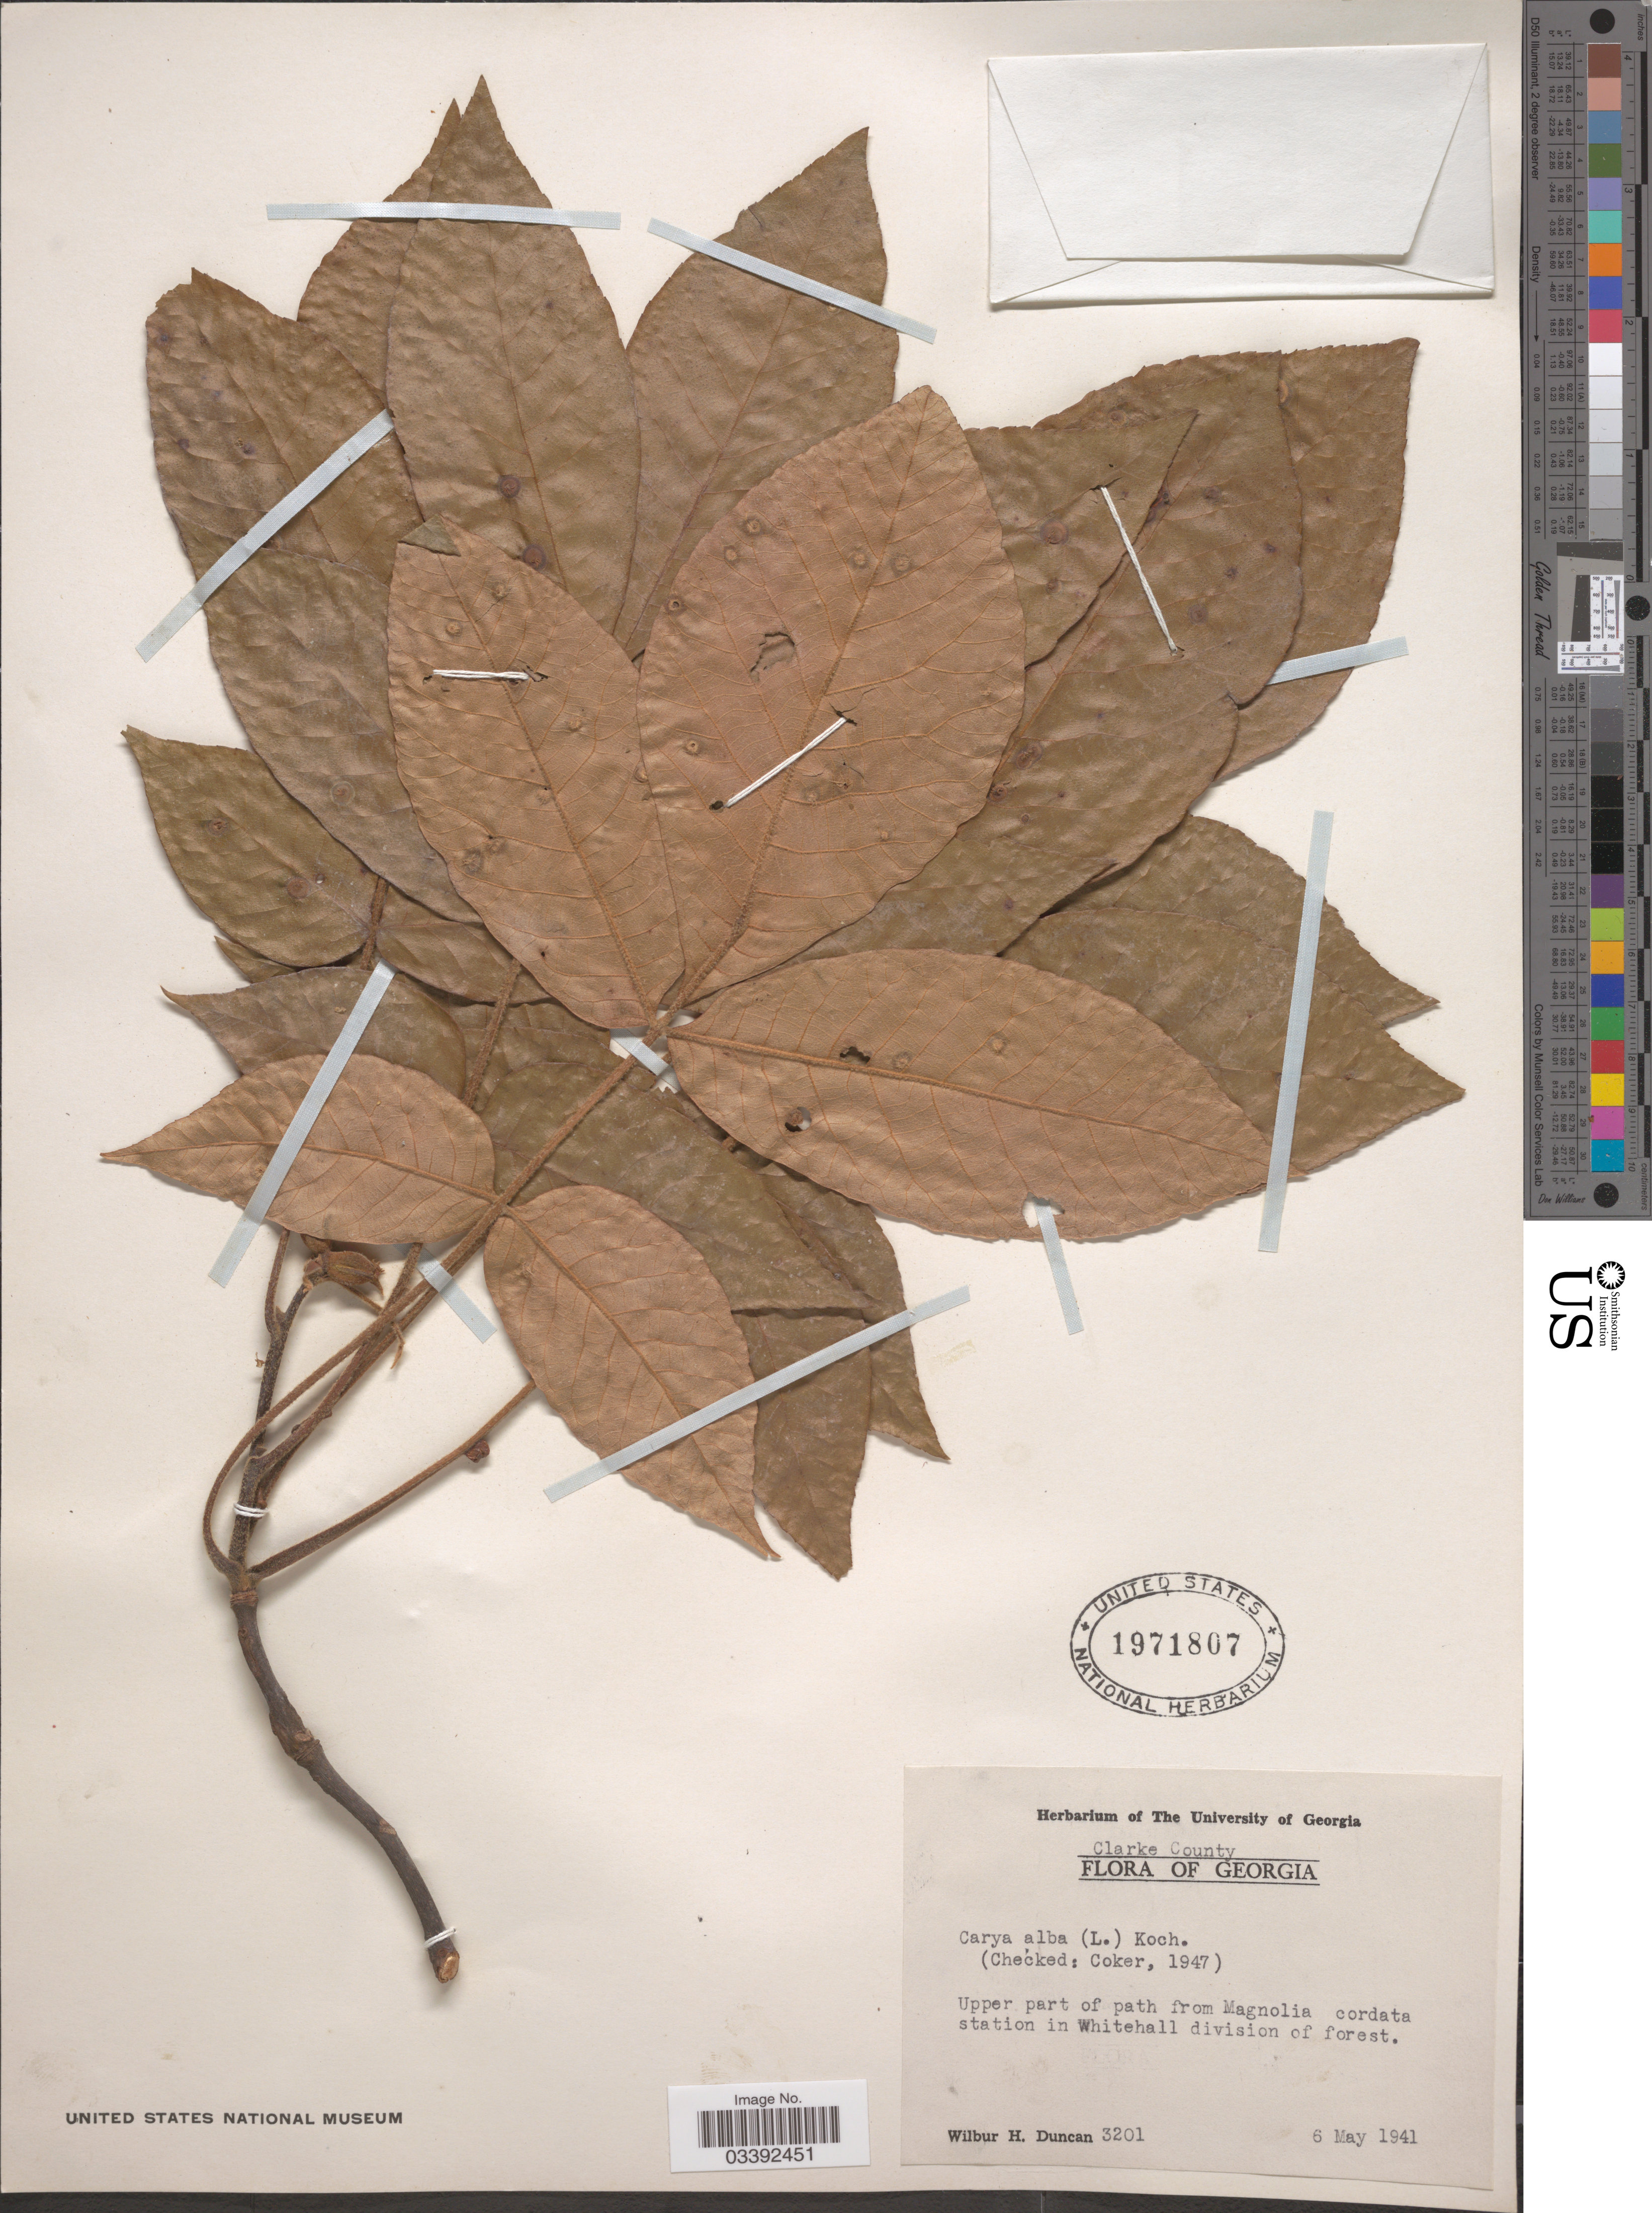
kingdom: Plantae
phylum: Tracheophyta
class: Magnoliopsida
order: Fagales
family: Juglandaceae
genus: Carya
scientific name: Carya tomentosa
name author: (Lam.) Nutt.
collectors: W. H. Duncan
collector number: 3201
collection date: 1941-05-06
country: United States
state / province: Georgia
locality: Clarke County. Upper parth of path from Magnolia cordata station in Whitehall division of forest.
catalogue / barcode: US 1971807